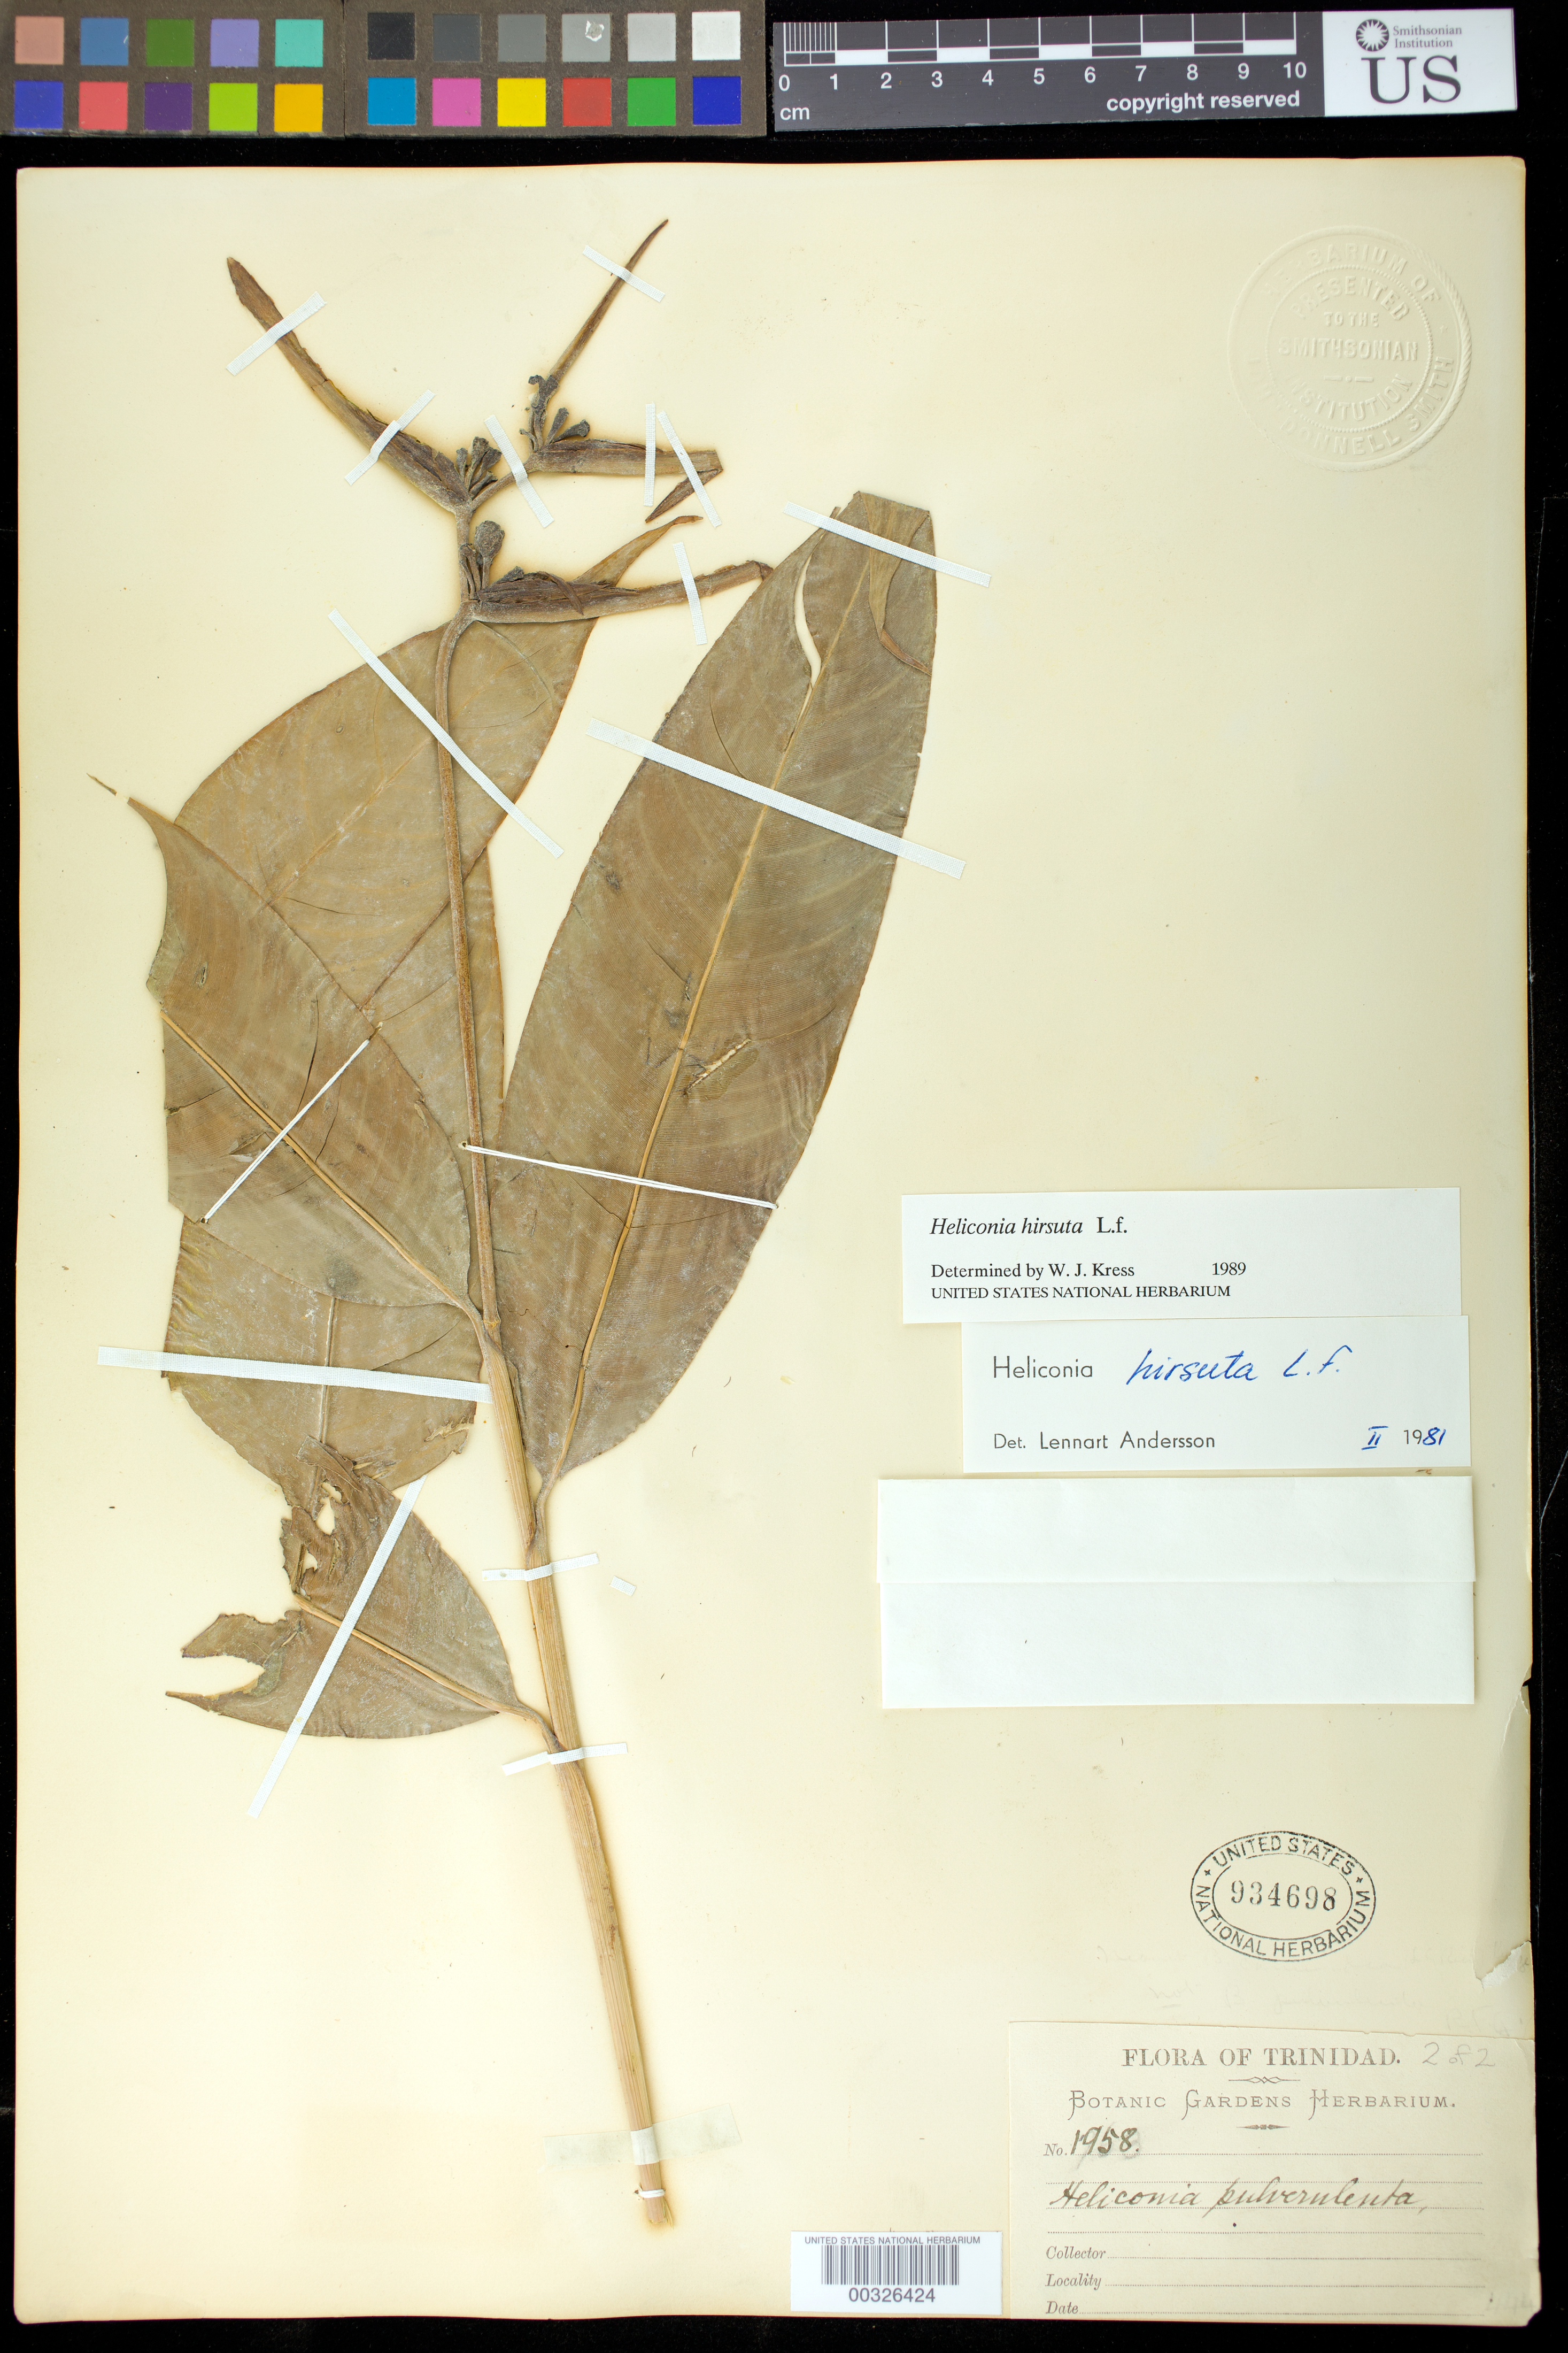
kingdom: Plantae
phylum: Tracheophyta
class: Liliopsida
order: Zingiberales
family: Heliconiaceae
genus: Heliconia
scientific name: Heliconia hirsuta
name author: L. f.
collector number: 1958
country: Trinidad and Tobago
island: Trinidad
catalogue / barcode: US 934698